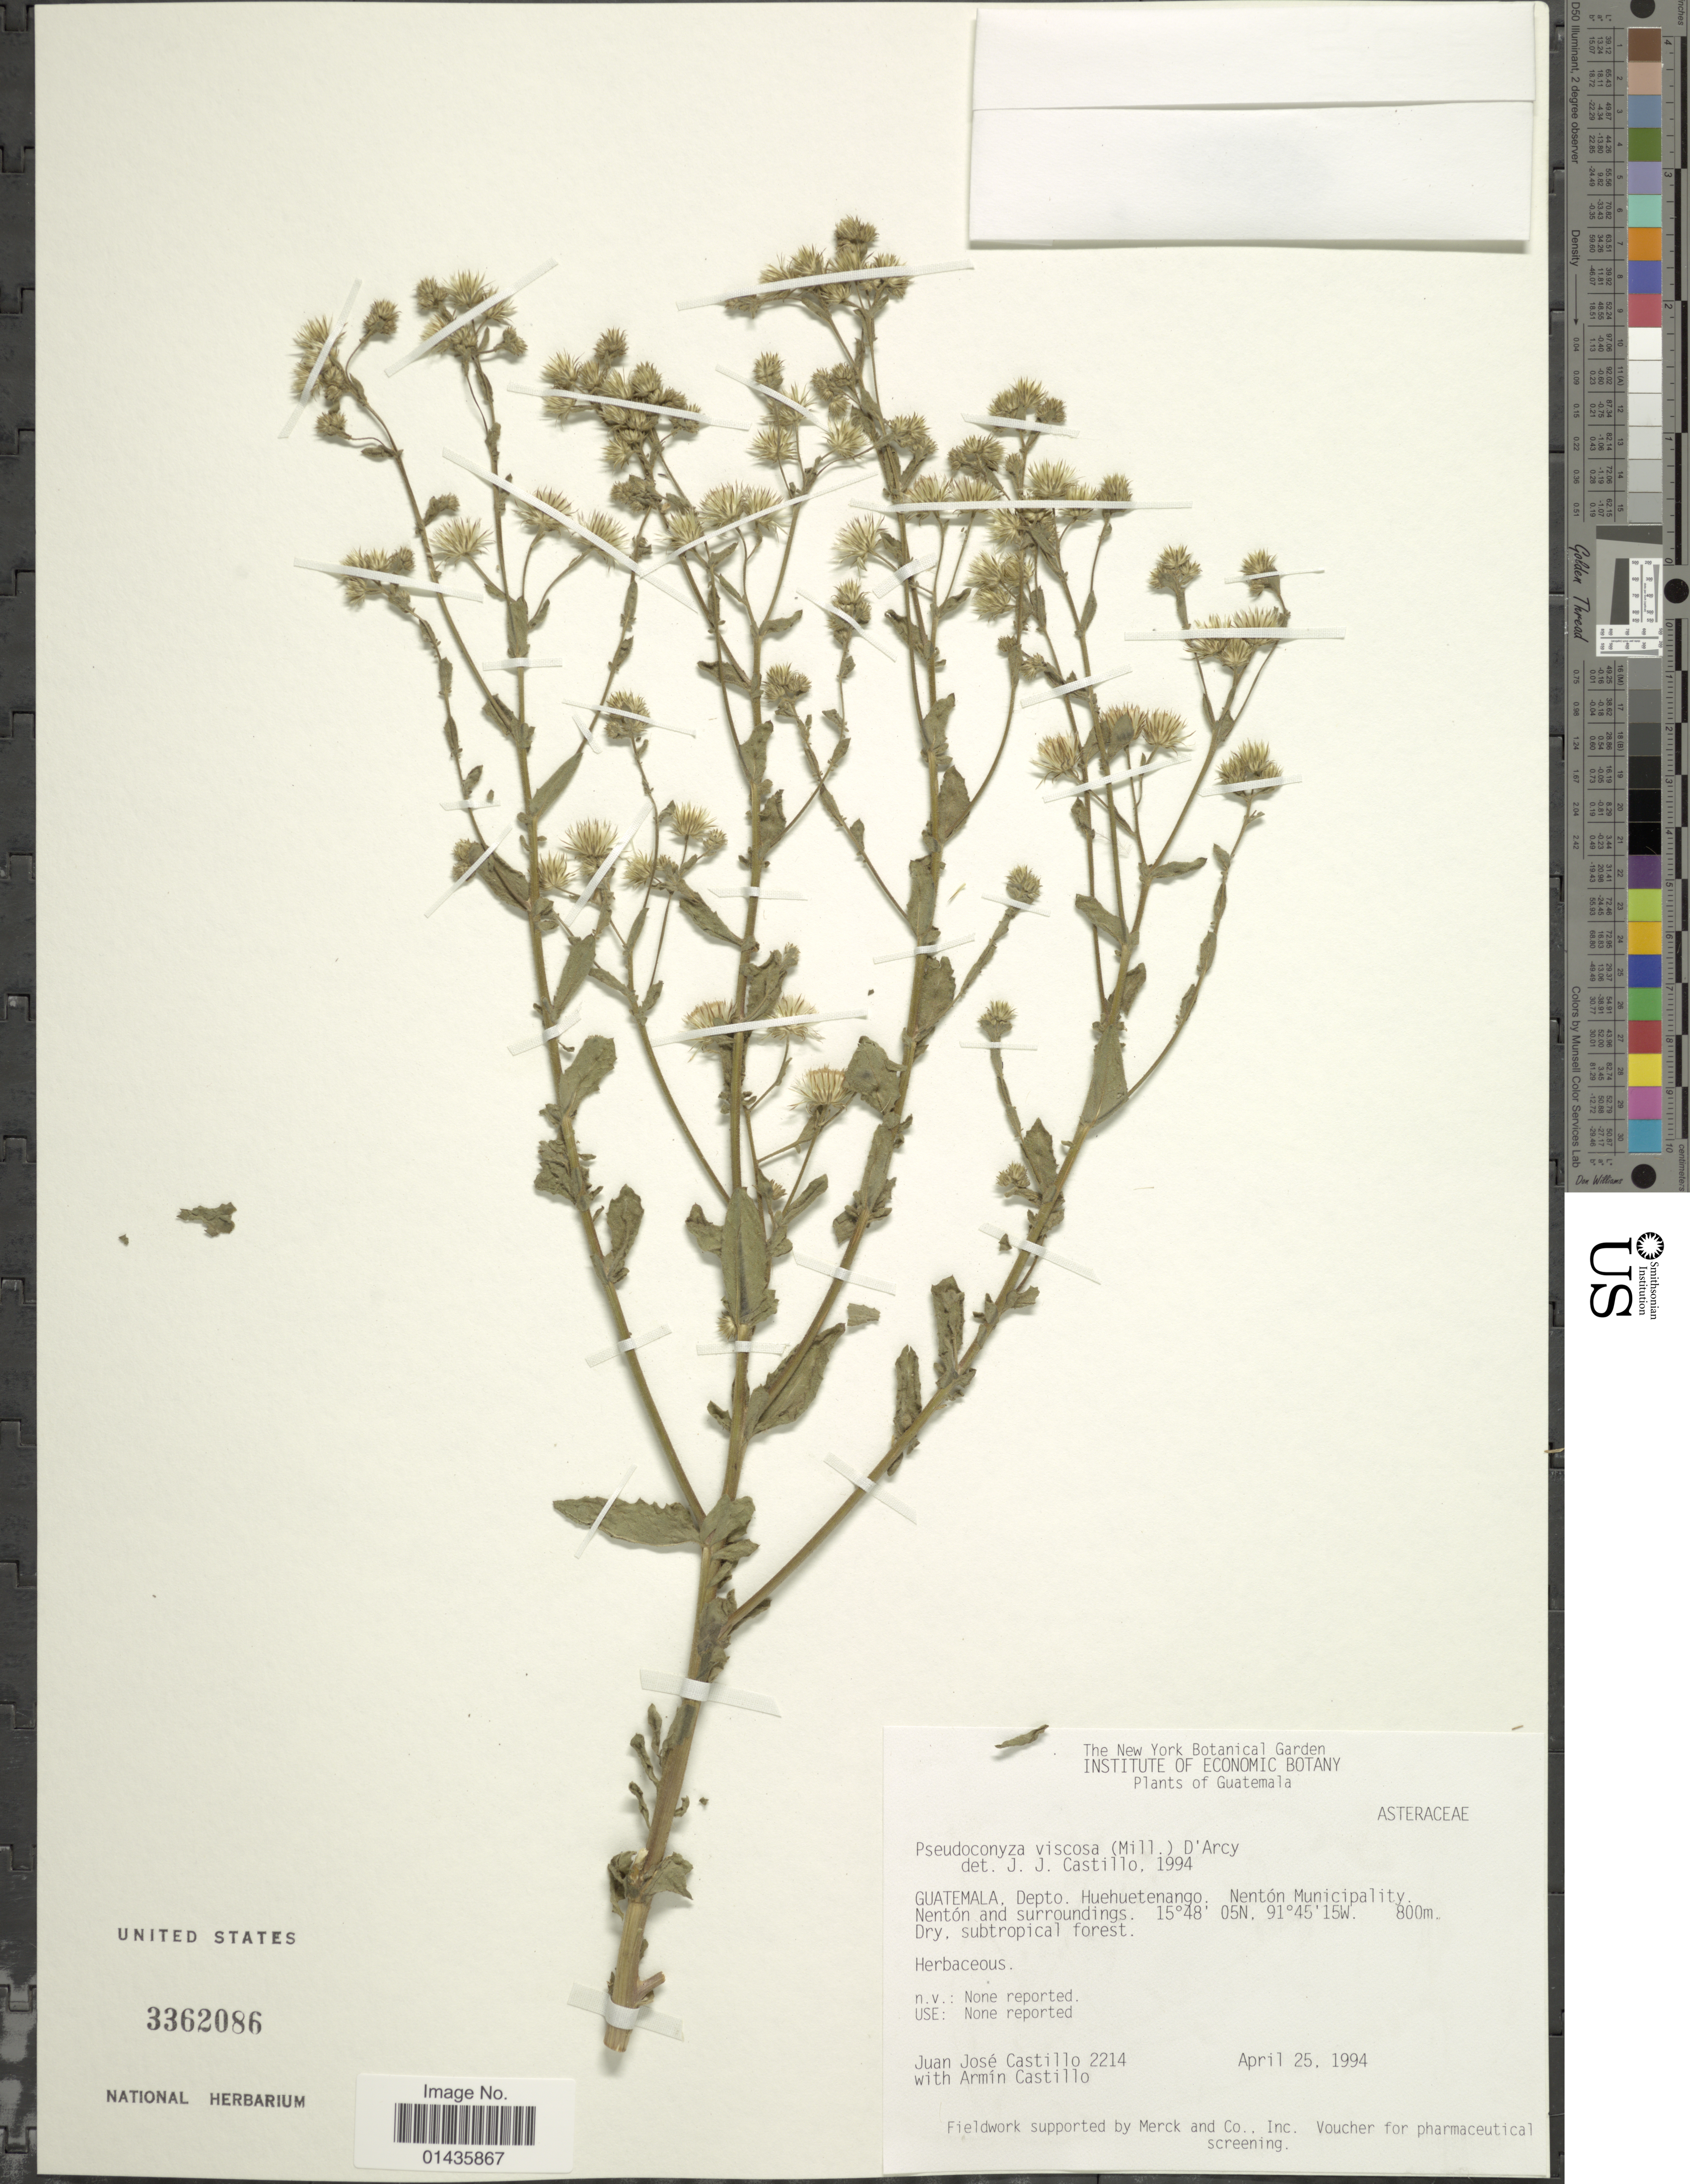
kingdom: Plantae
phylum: Tracheophyta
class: Magnoliopsida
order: Asterales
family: Asteraceae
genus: Pseudoconyza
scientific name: Pseudoconyza lyrata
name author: (Kunth) Cuatrec.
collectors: J. Castillo & A. Castillo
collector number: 2214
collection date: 1994-04-25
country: Guatemala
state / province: Huehuetenango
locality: Nenton Municipality, Menton and surroundings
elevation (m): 800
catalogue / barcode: US 3362086